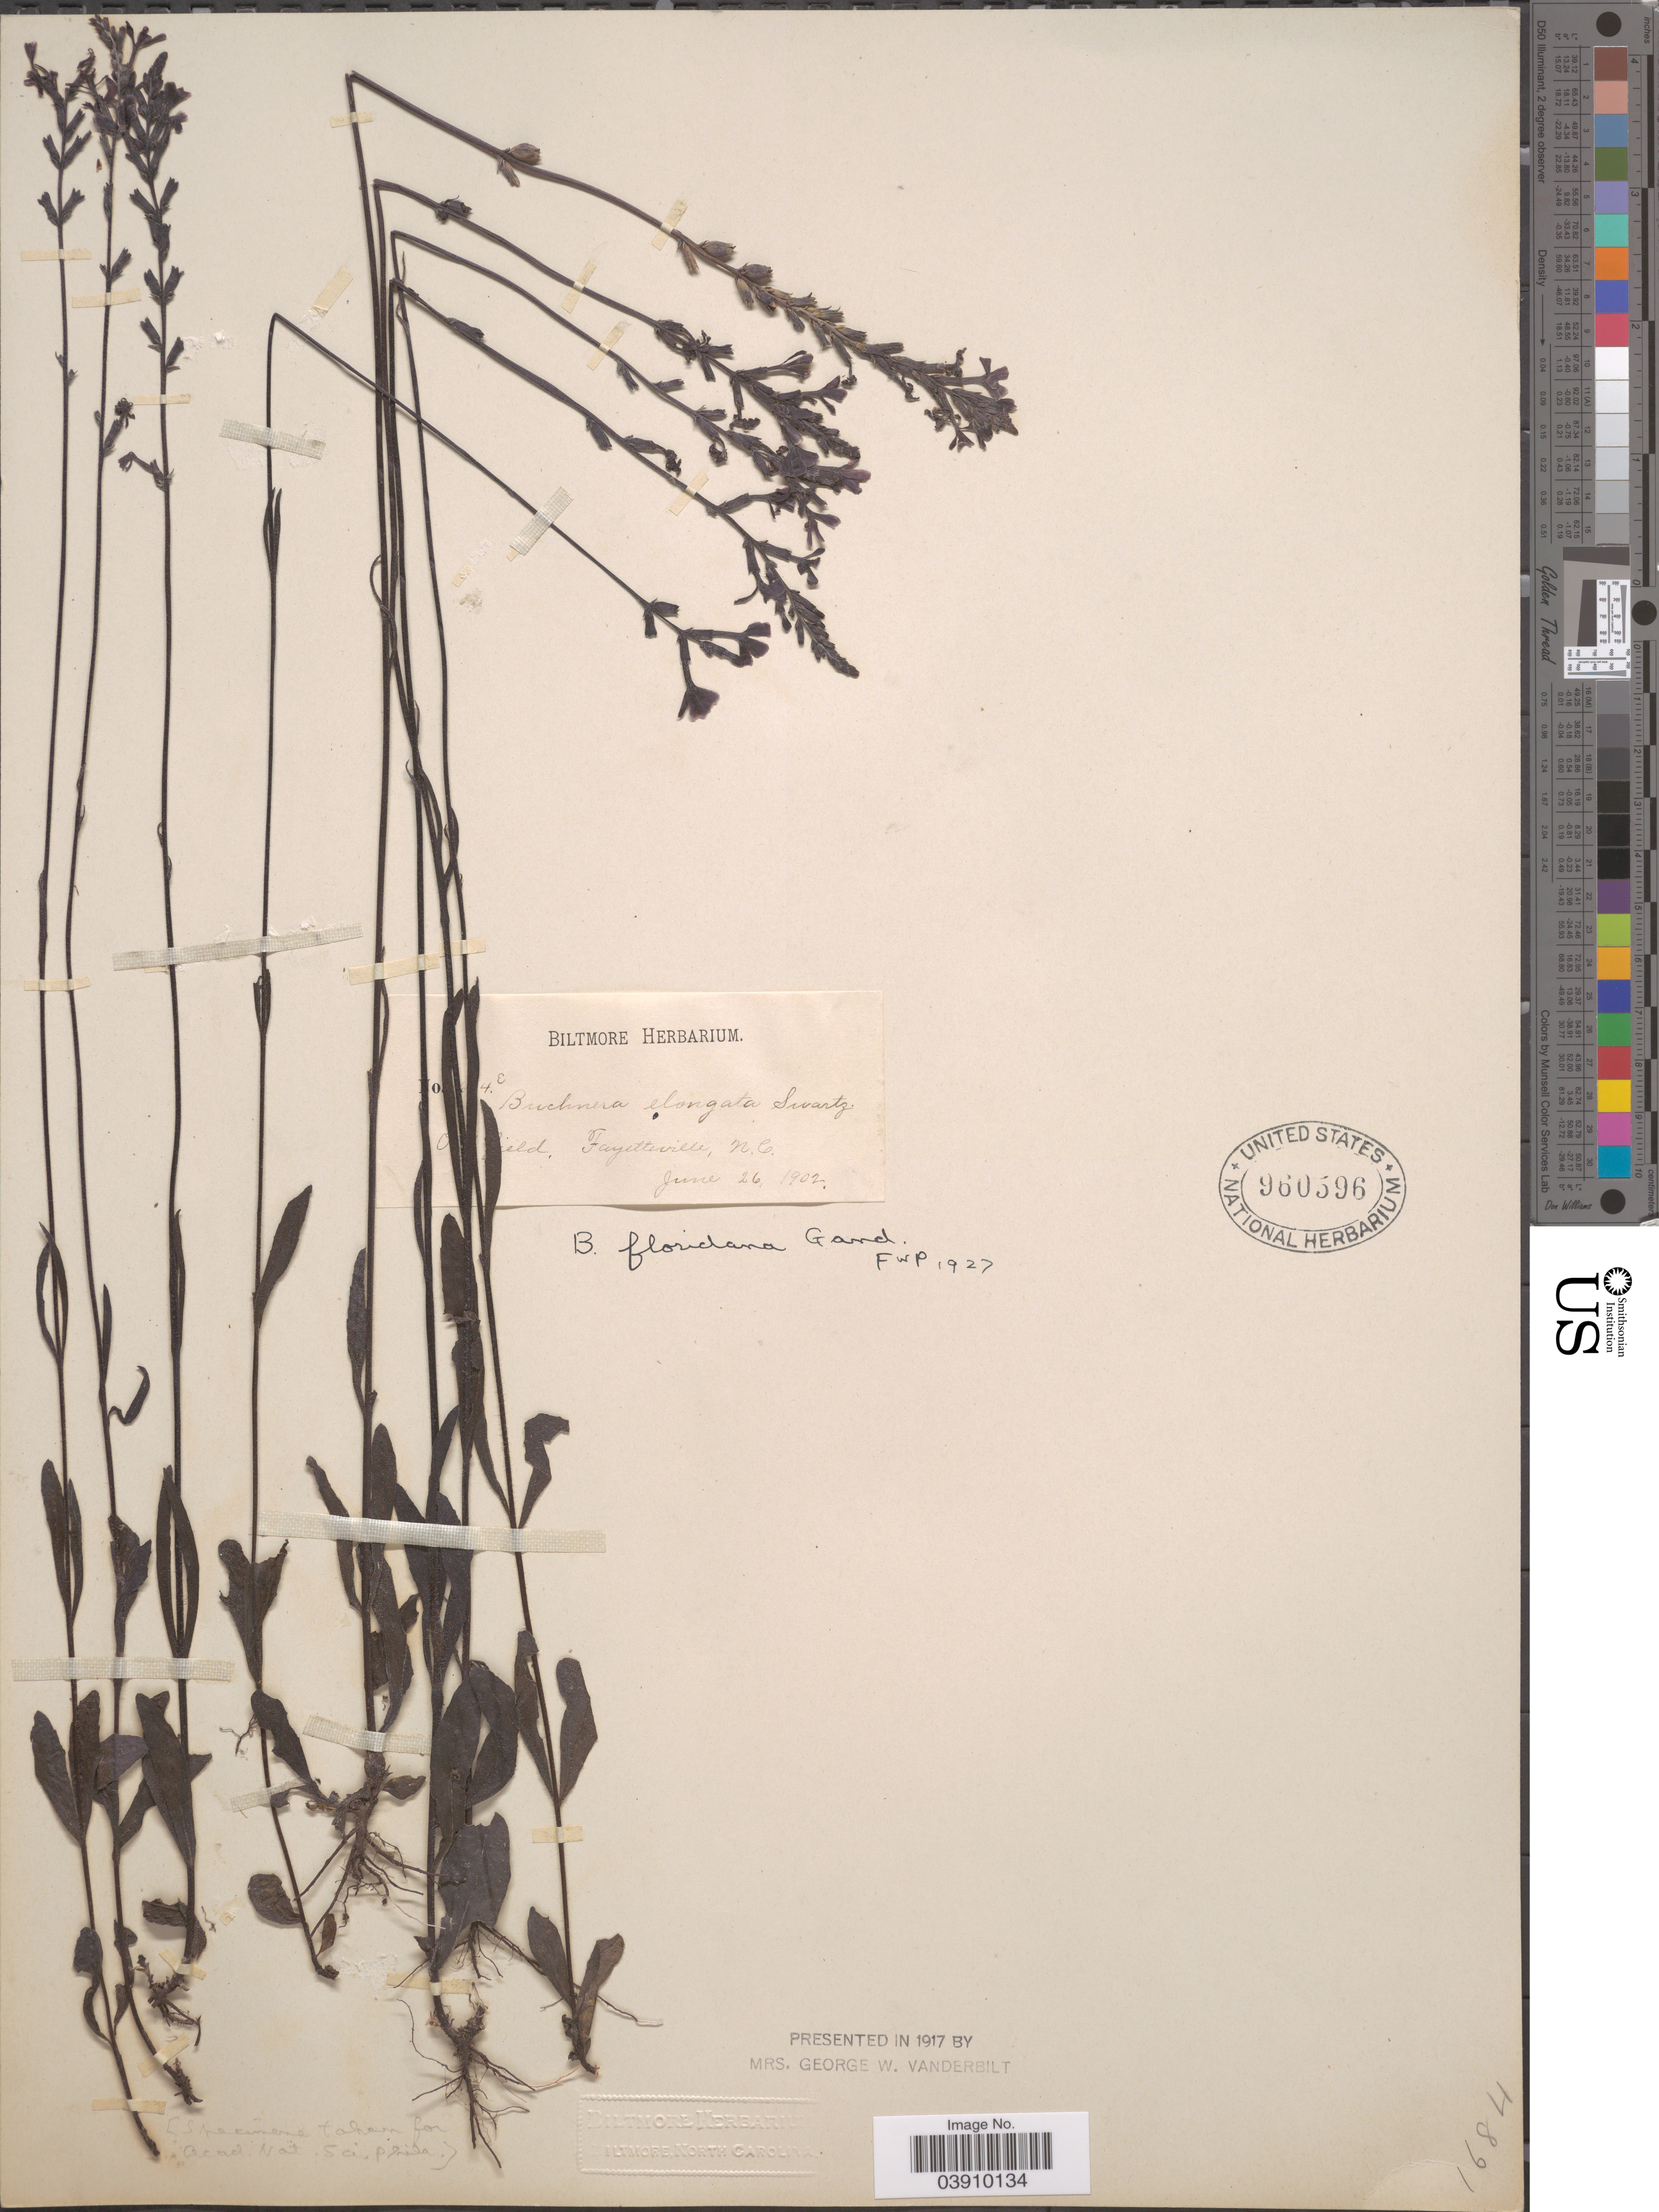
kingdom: Plantae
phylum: Tracheophyta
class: Magnoliopsida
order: Lamiales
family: Orobanchaceae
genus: Buchnera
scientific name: Buchnera floridana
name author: Gand.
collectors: ex herb. Biltmore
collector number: !4e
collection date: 1902-06-26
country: United States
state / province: North Carolina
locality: Fayetteville.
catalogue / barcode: US 960596